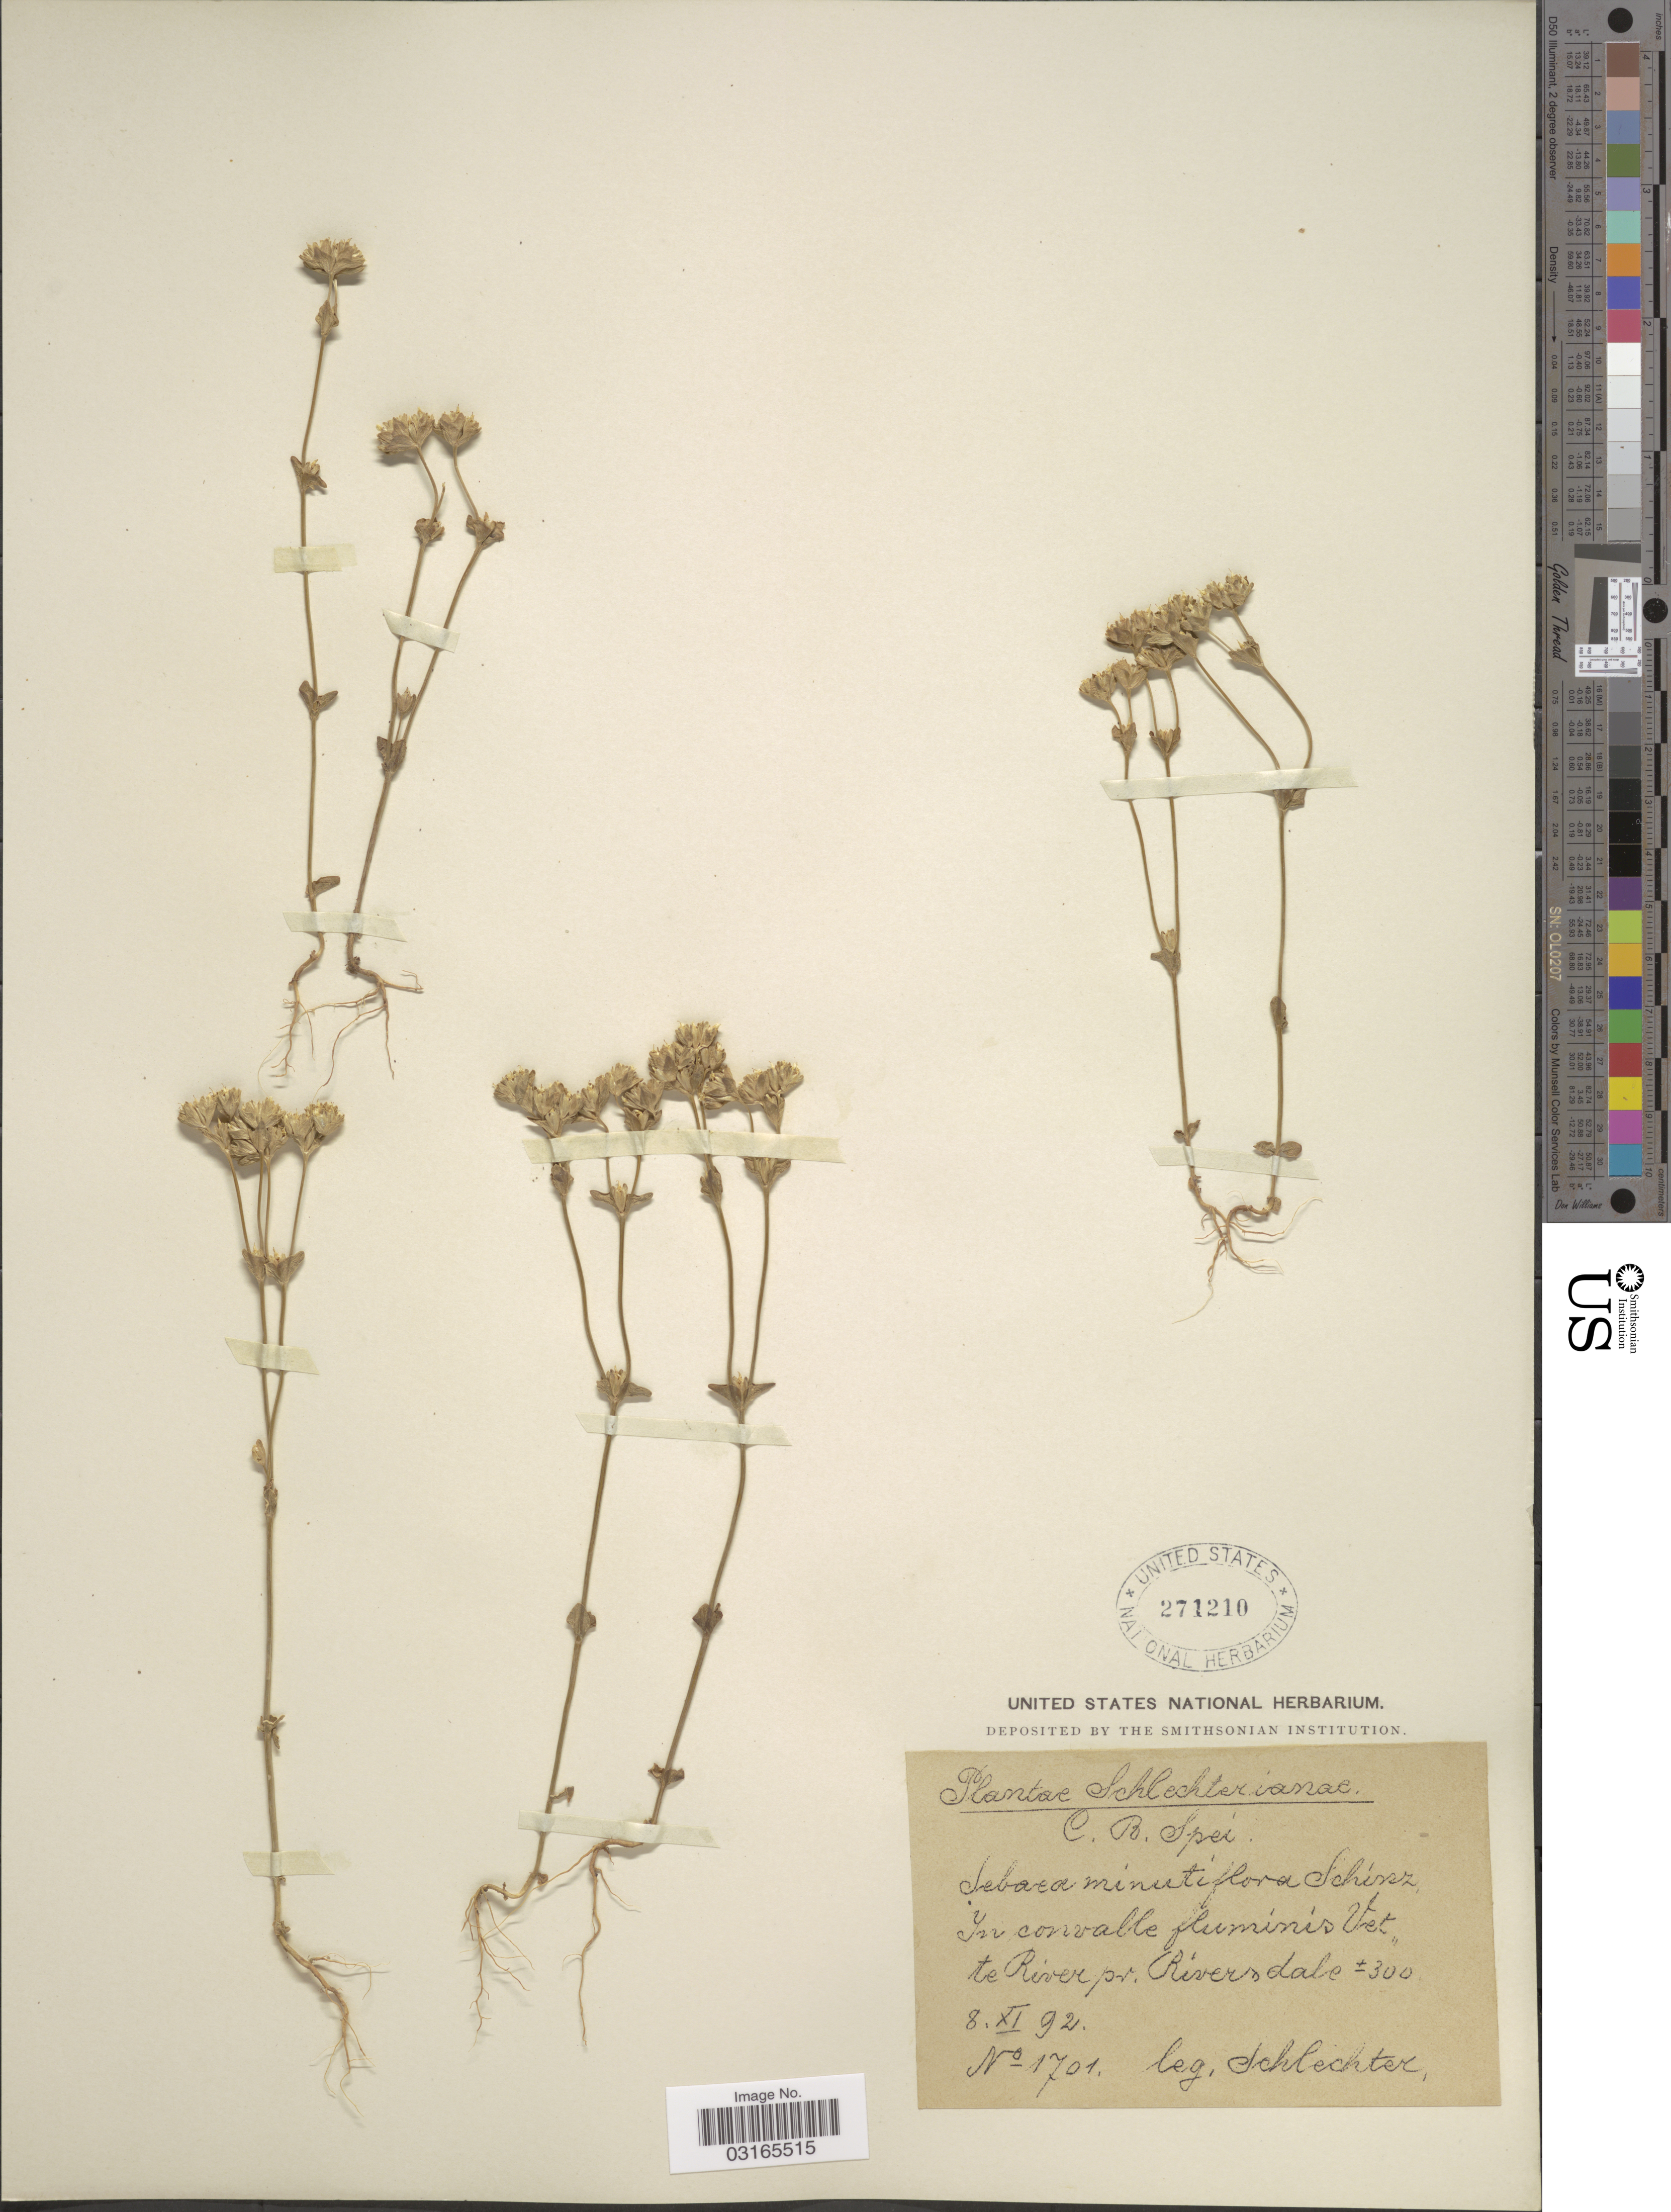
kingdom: Plantae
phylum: Tracheophyta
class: Magnoliopsida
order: Gentianales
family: Gentianaceae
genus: Sebaea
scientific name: Sebaea minutiflora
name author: Schinz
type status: Type Collection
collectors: Schlechter, --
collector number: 1701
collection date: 1892-11-08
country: South Africa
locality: In convalle fluminis Vette River pr. Riversdale.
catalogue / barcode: US 271210